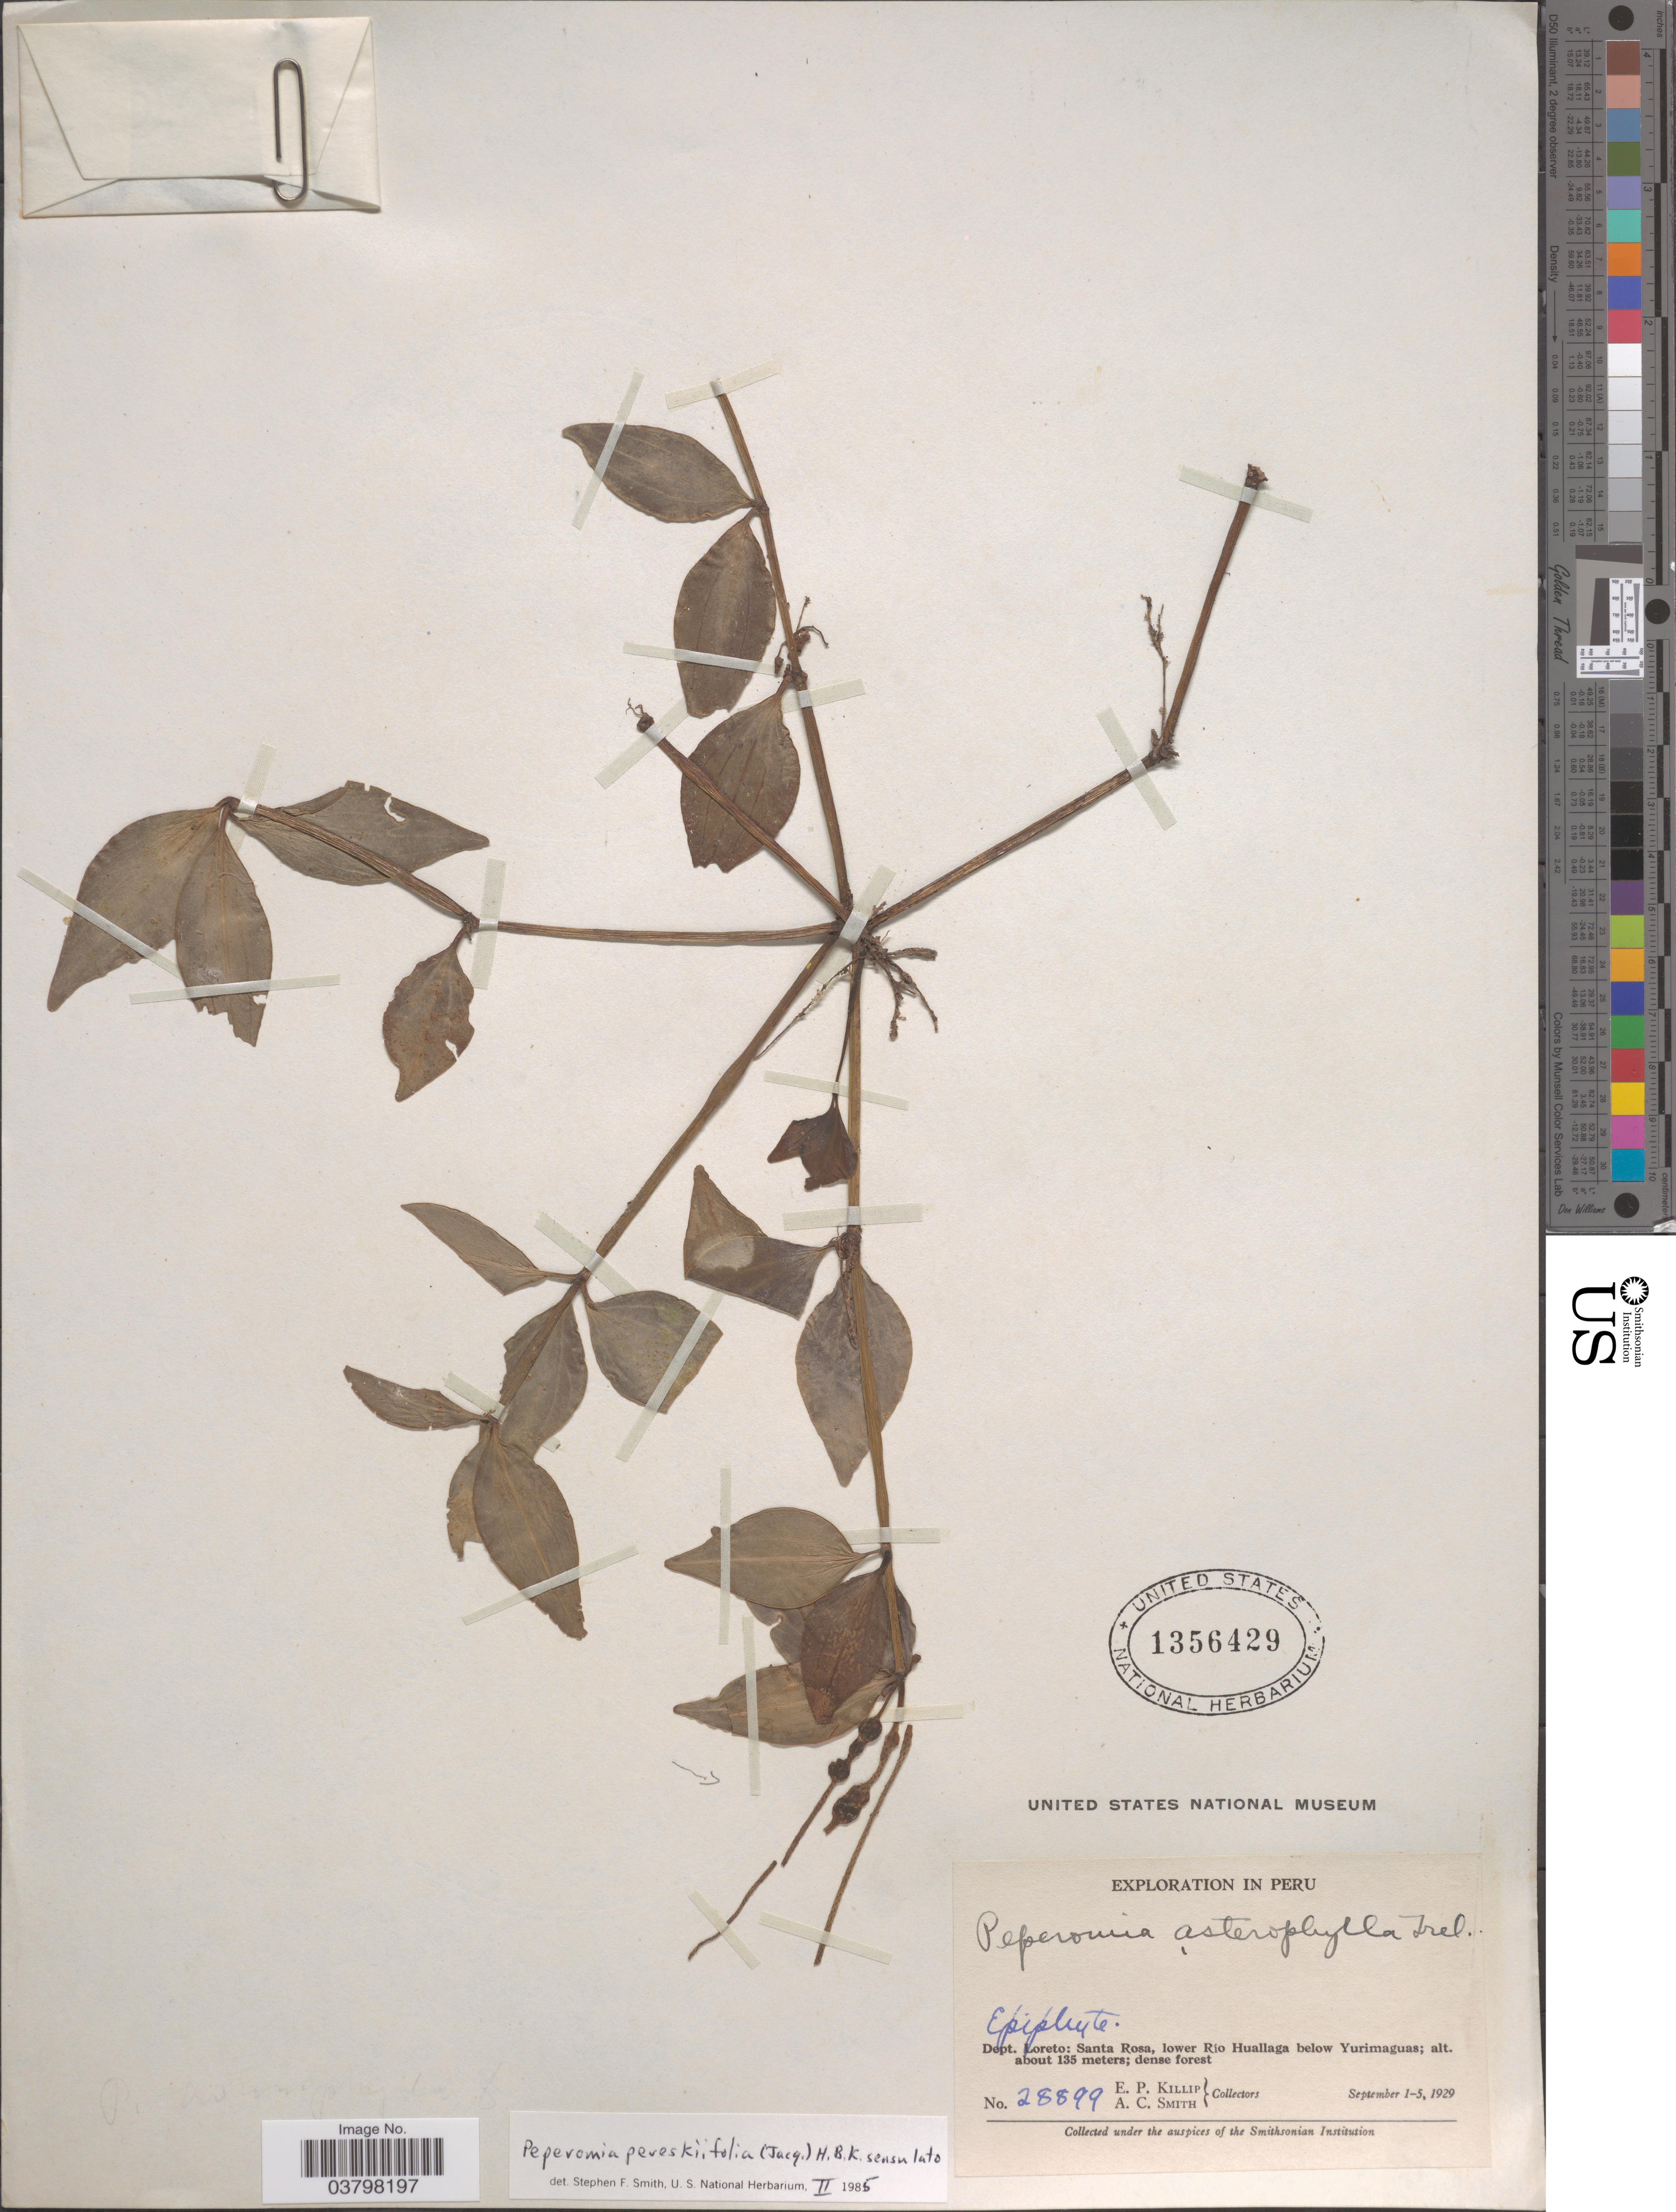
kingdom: Plantae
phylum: Tracheophyta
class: Magnoliopsida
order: Piperales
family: Piperaceae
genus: Peperomia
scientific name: Peperomia pereskiifolia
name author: (Jacq.) Kunth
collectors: E. P. Killip & A. C. Smith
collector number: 28899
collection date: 1929-09-01/1929-09-05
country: Peru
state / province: Loreto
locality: Dept. Loreto: Santa Rosa, lower Río Huallaga below Yurimaguas.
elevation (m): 135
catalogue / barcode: US 1356429